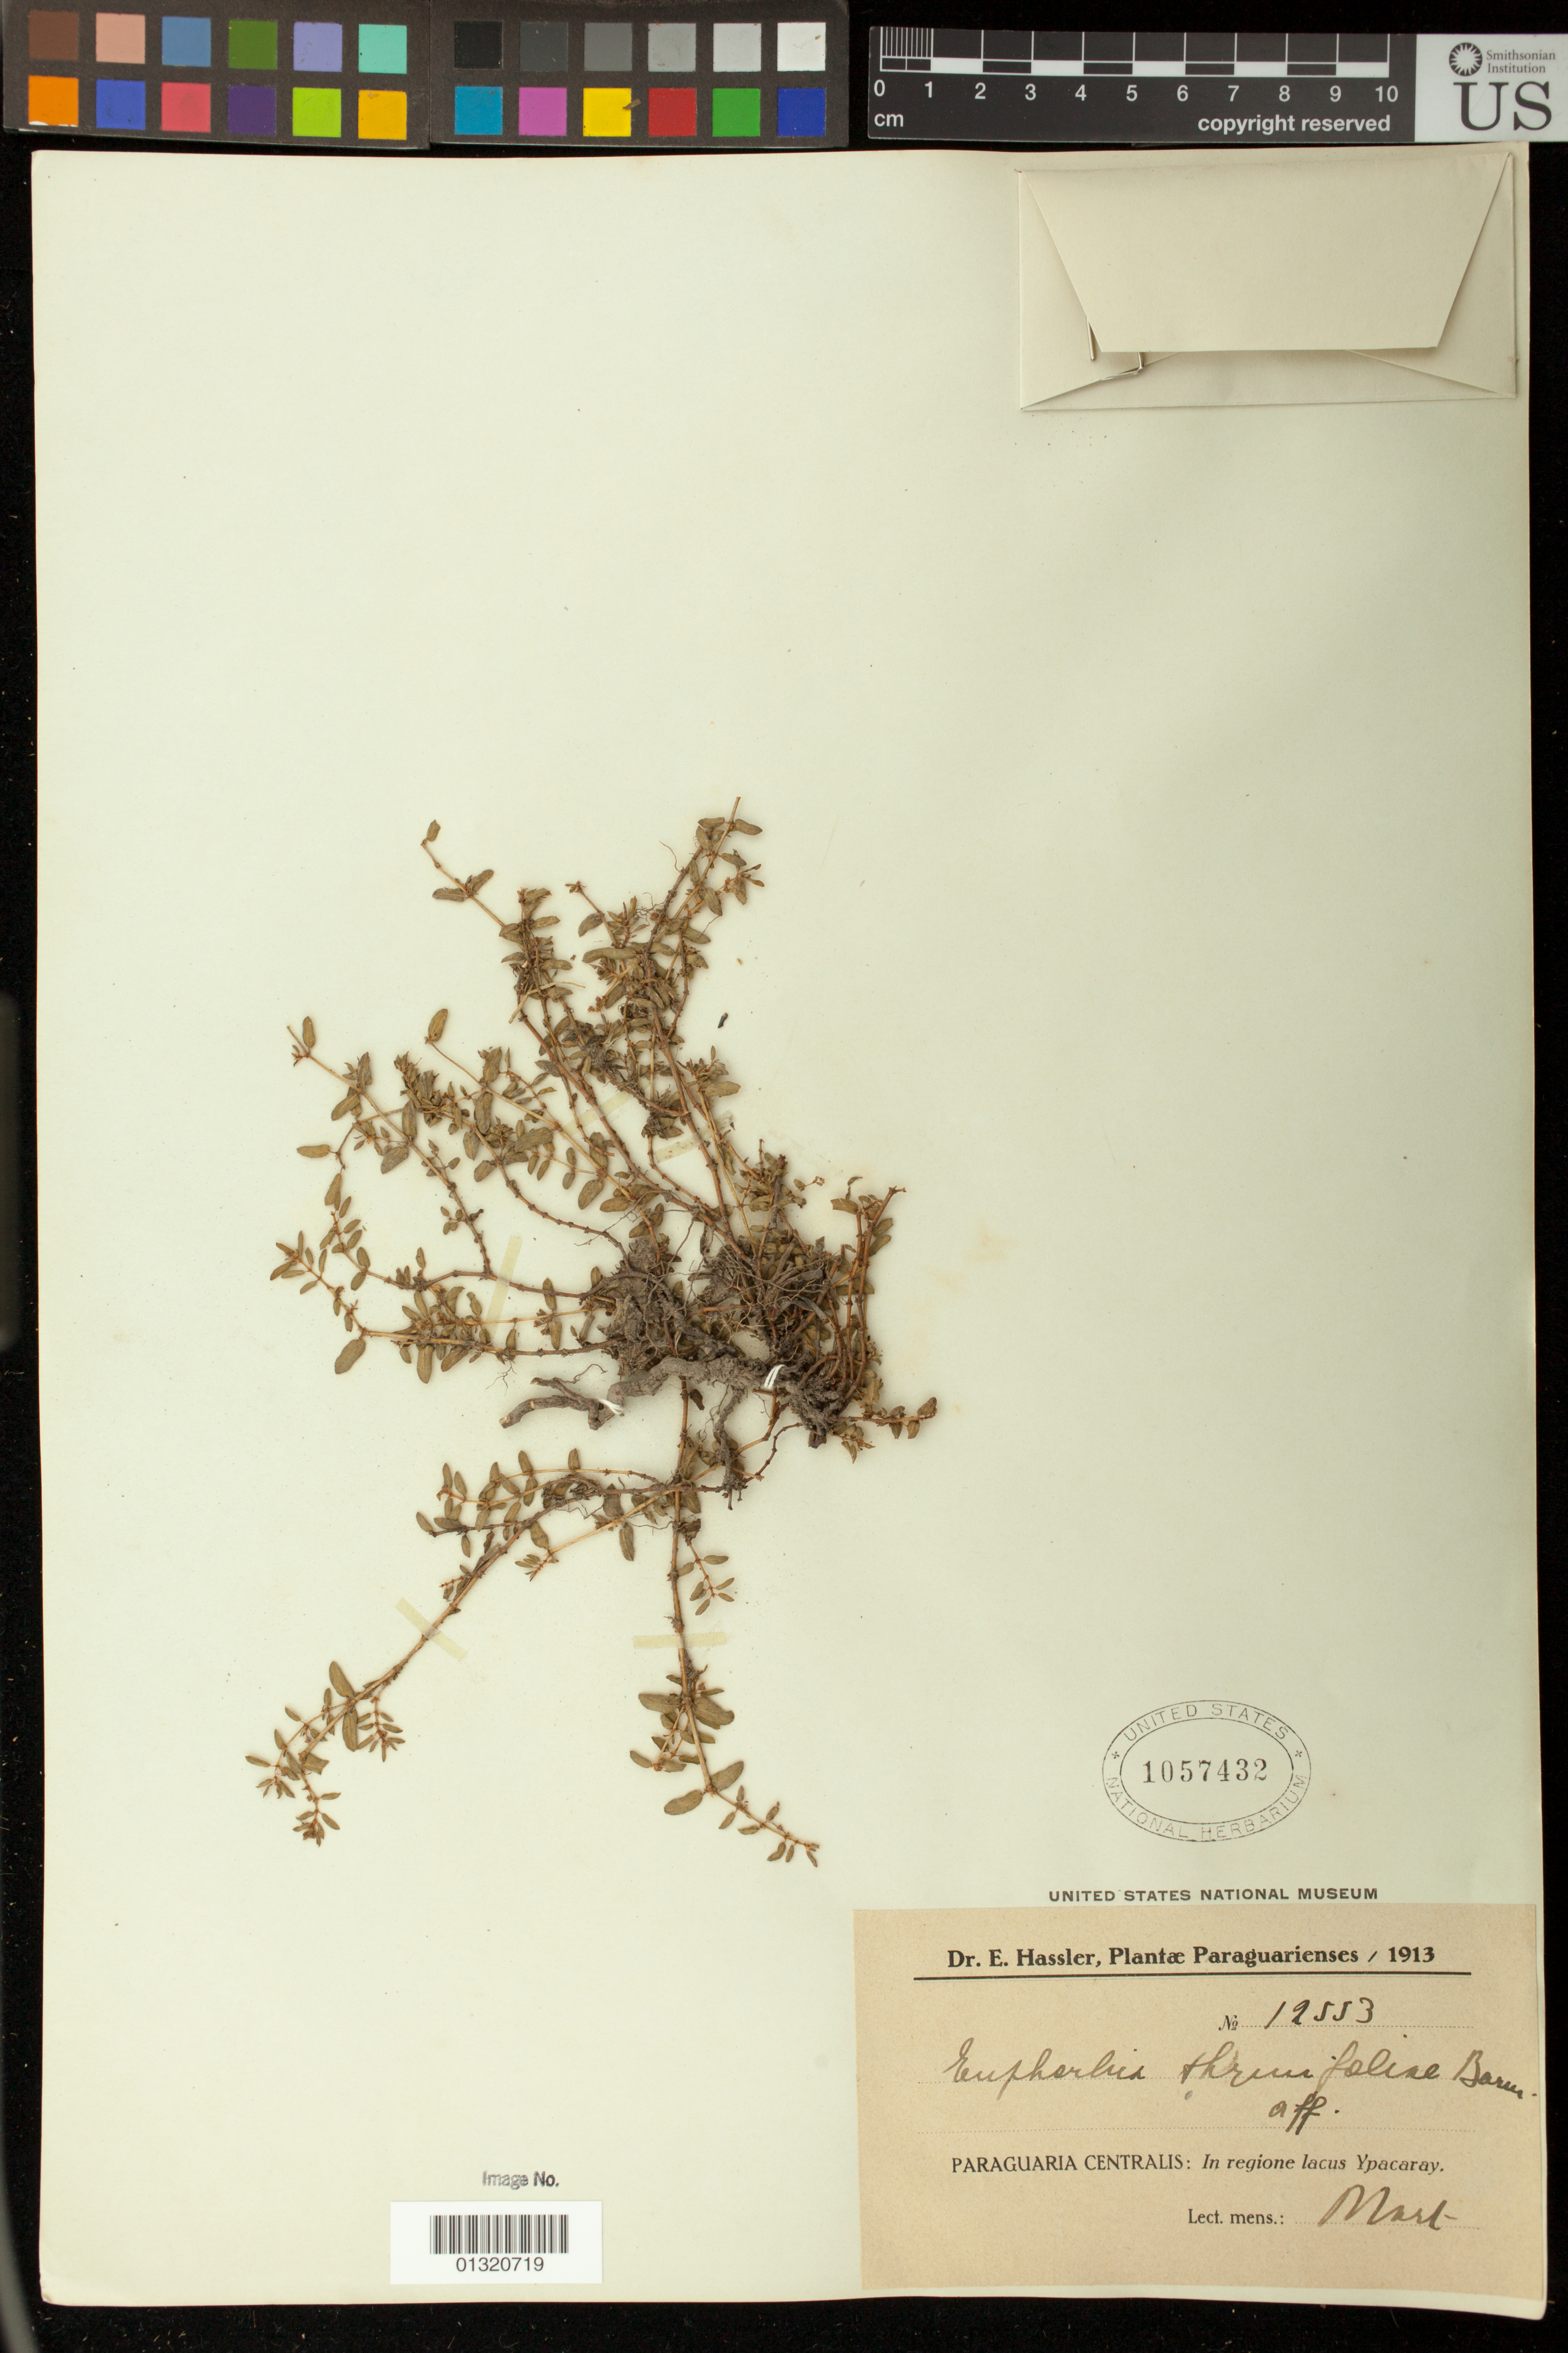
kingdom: Plantae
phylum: Tracheophyta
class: Magnoliopsida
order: Malpighiales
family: Euphorbiaceae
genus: Euphorbia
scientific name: Euphorbia thymifolia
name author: L.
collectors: E. Hassler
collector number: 12553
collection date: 1913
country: Paraguay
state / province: Central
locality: In regione lacus Ypacaray[Ypacarai].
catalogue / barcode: US 1057432